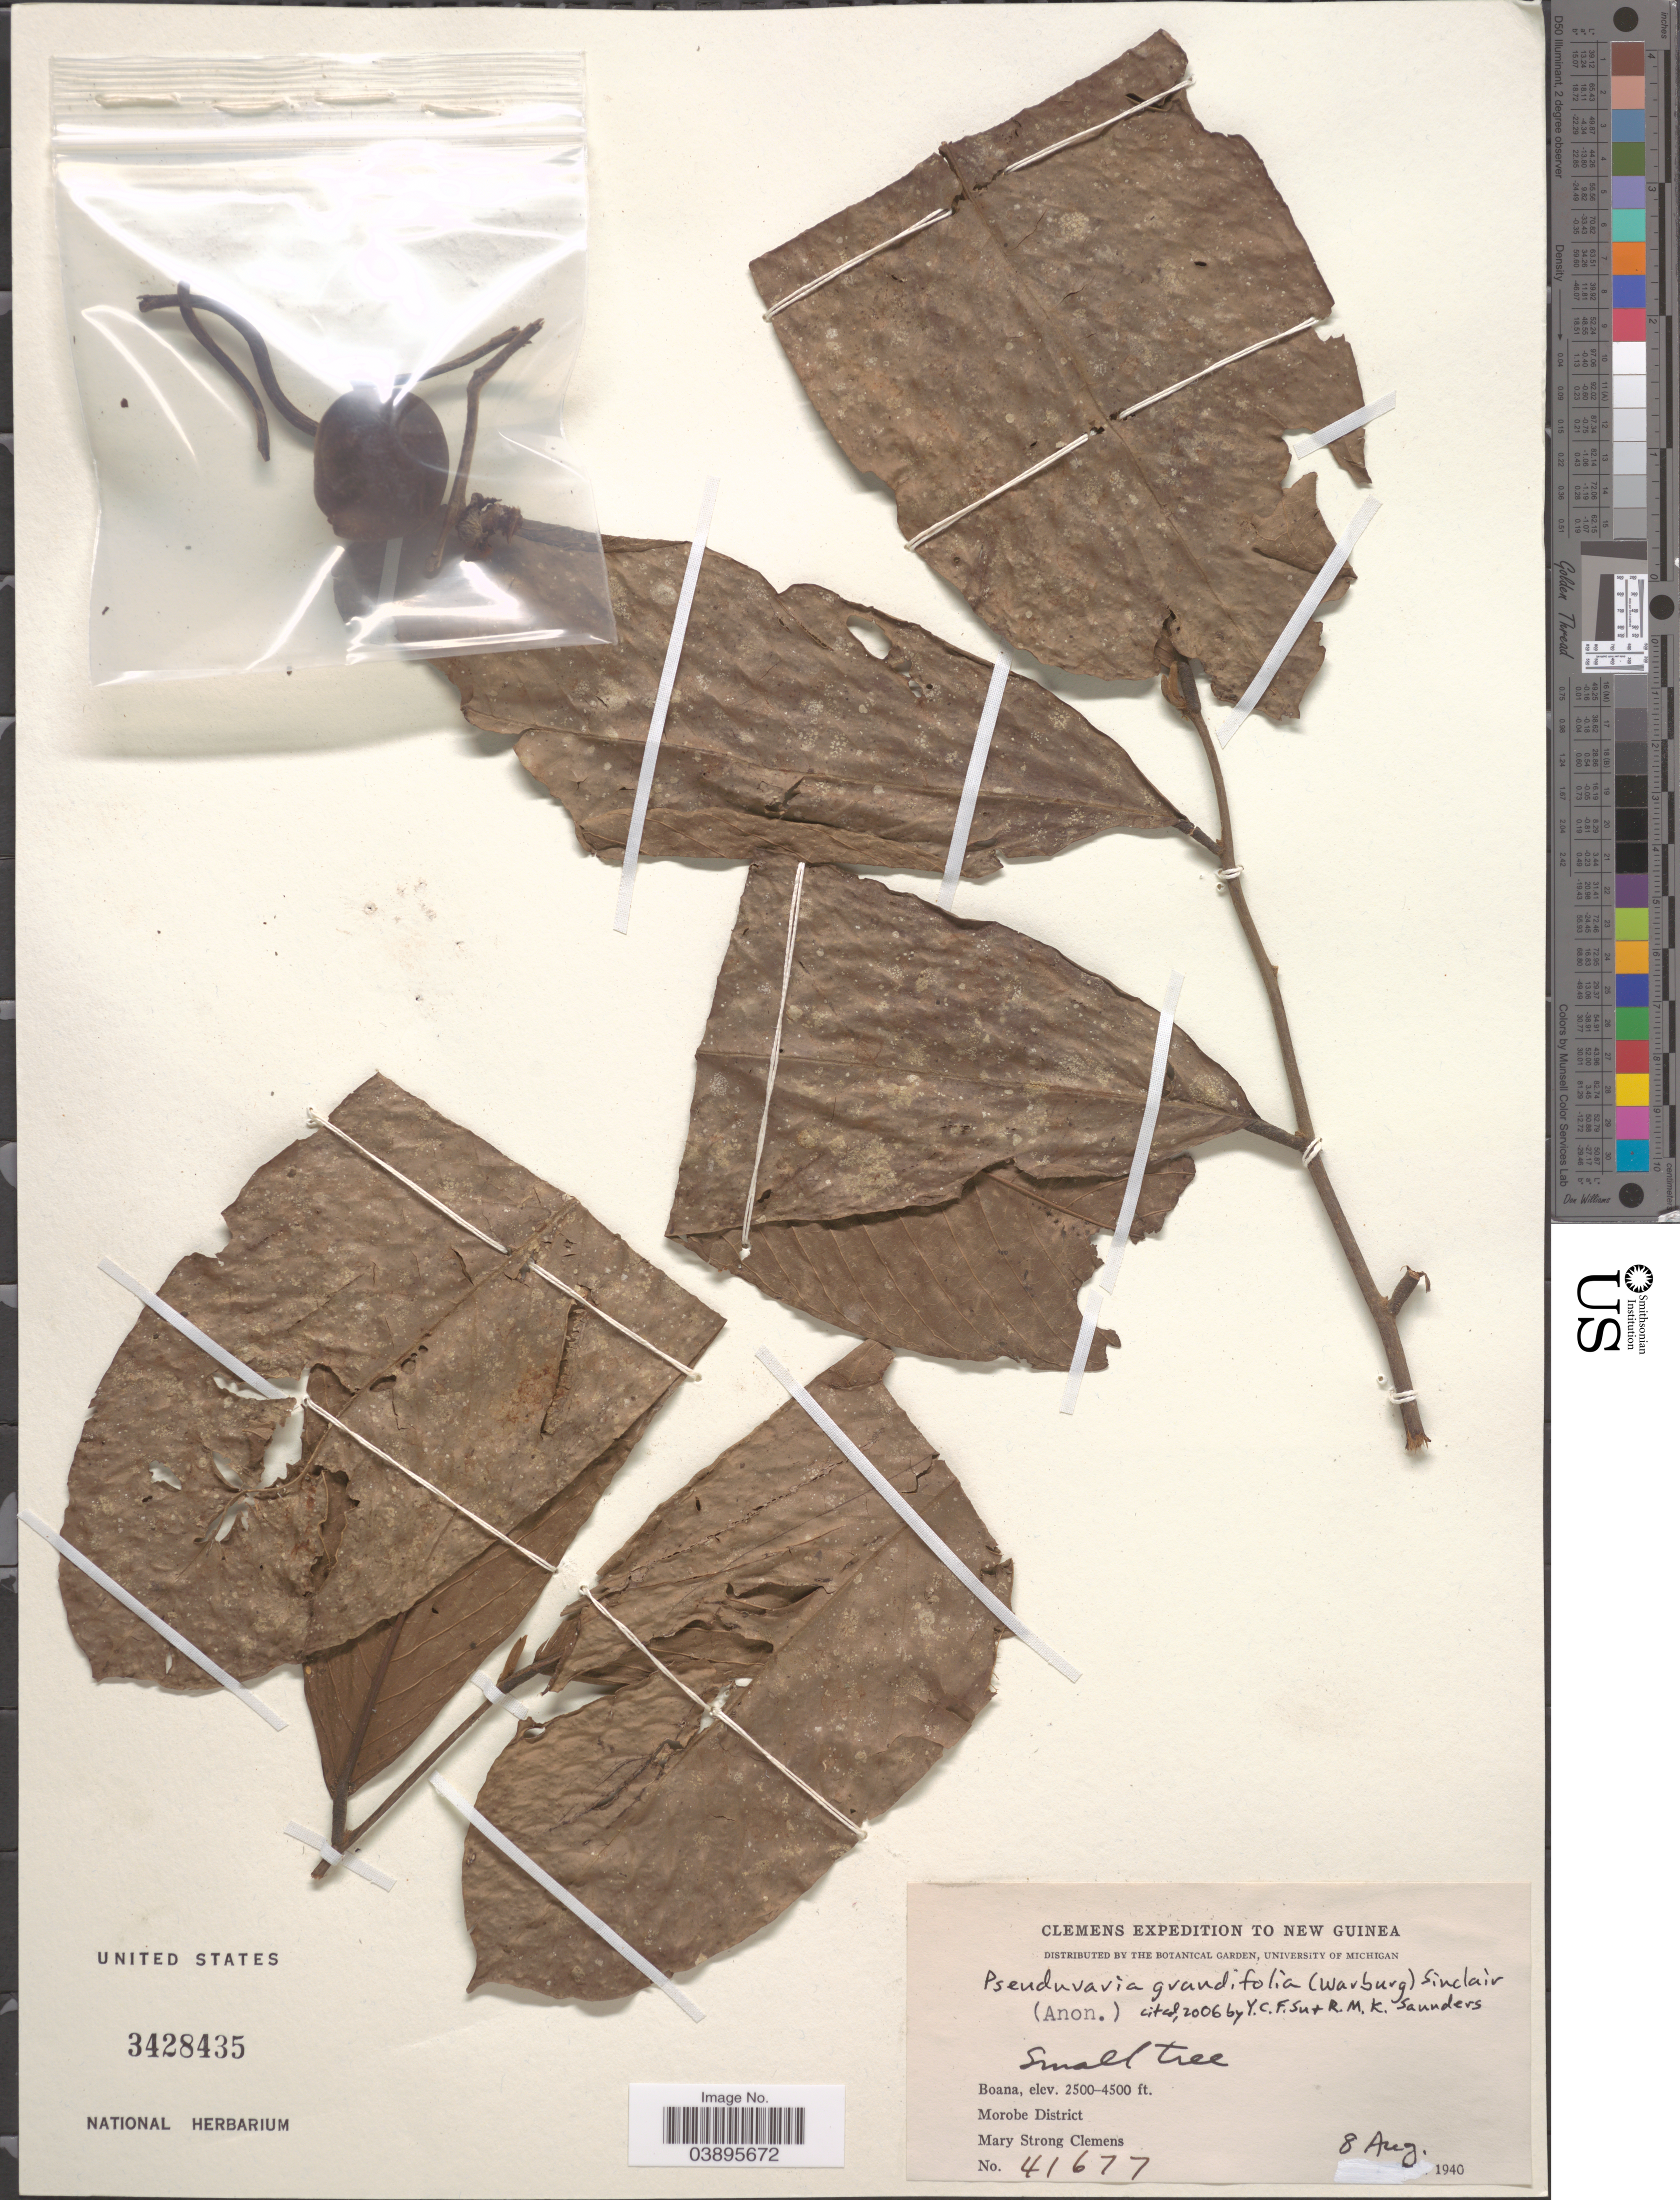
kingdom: Plantae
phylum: Tracheophyta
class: Magnoliopsida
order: Magnoliales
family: Annonaceae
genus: Pseuduvaria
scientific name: Pseuduvaria grandifolia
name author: (Warb.) J. Sinclair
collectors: M. S. Clemens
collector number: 41677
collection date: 1940-08-08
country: Papua New Guinea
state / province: Morobe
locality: New Guinea. Boana. Morobe District.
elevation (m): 762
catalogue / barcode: US 3428435